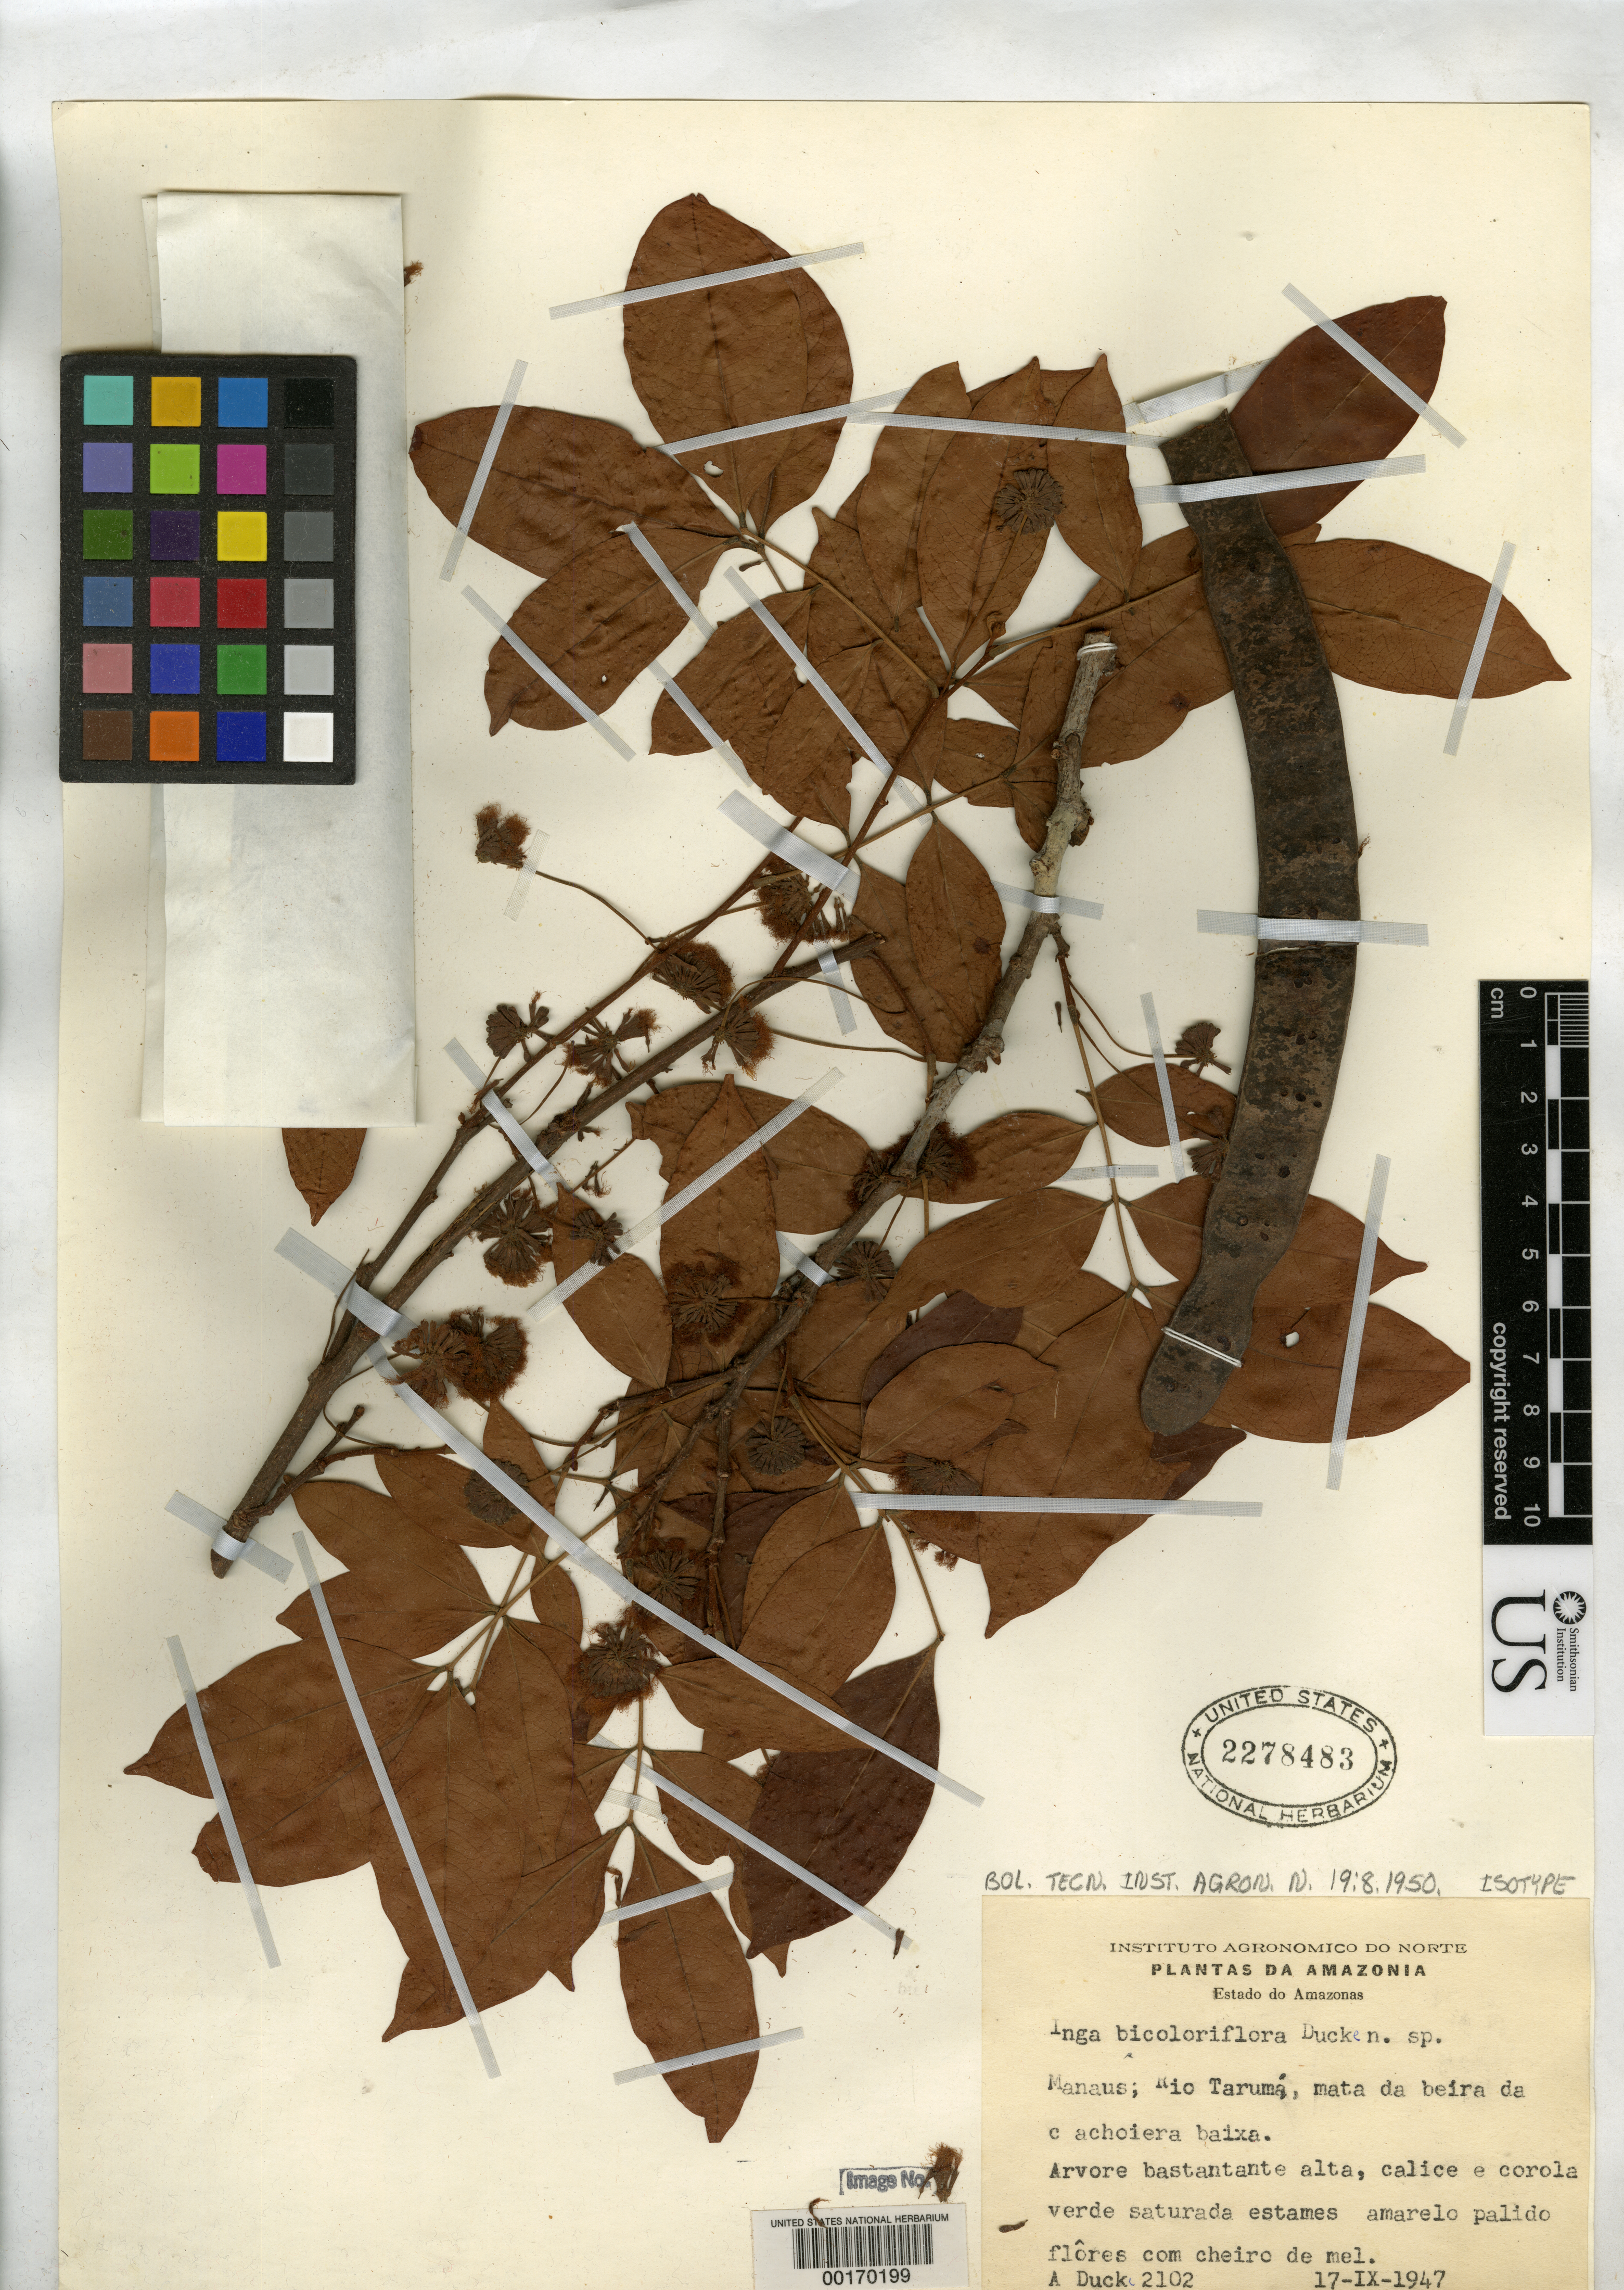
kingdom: Plantae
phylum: Tracheophyta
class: Magnoliopsida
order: Fabales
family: Fabaceae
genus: Inga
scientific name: Inga bicoloriflora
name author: Ducke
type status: Isotype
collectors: A. Ducke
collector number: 2102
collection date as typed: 17 Sep 1947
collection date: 1947-09-17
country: Brazil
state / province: Amazonas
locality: Manaus, Rio Taruma.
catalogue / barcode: US 2278483